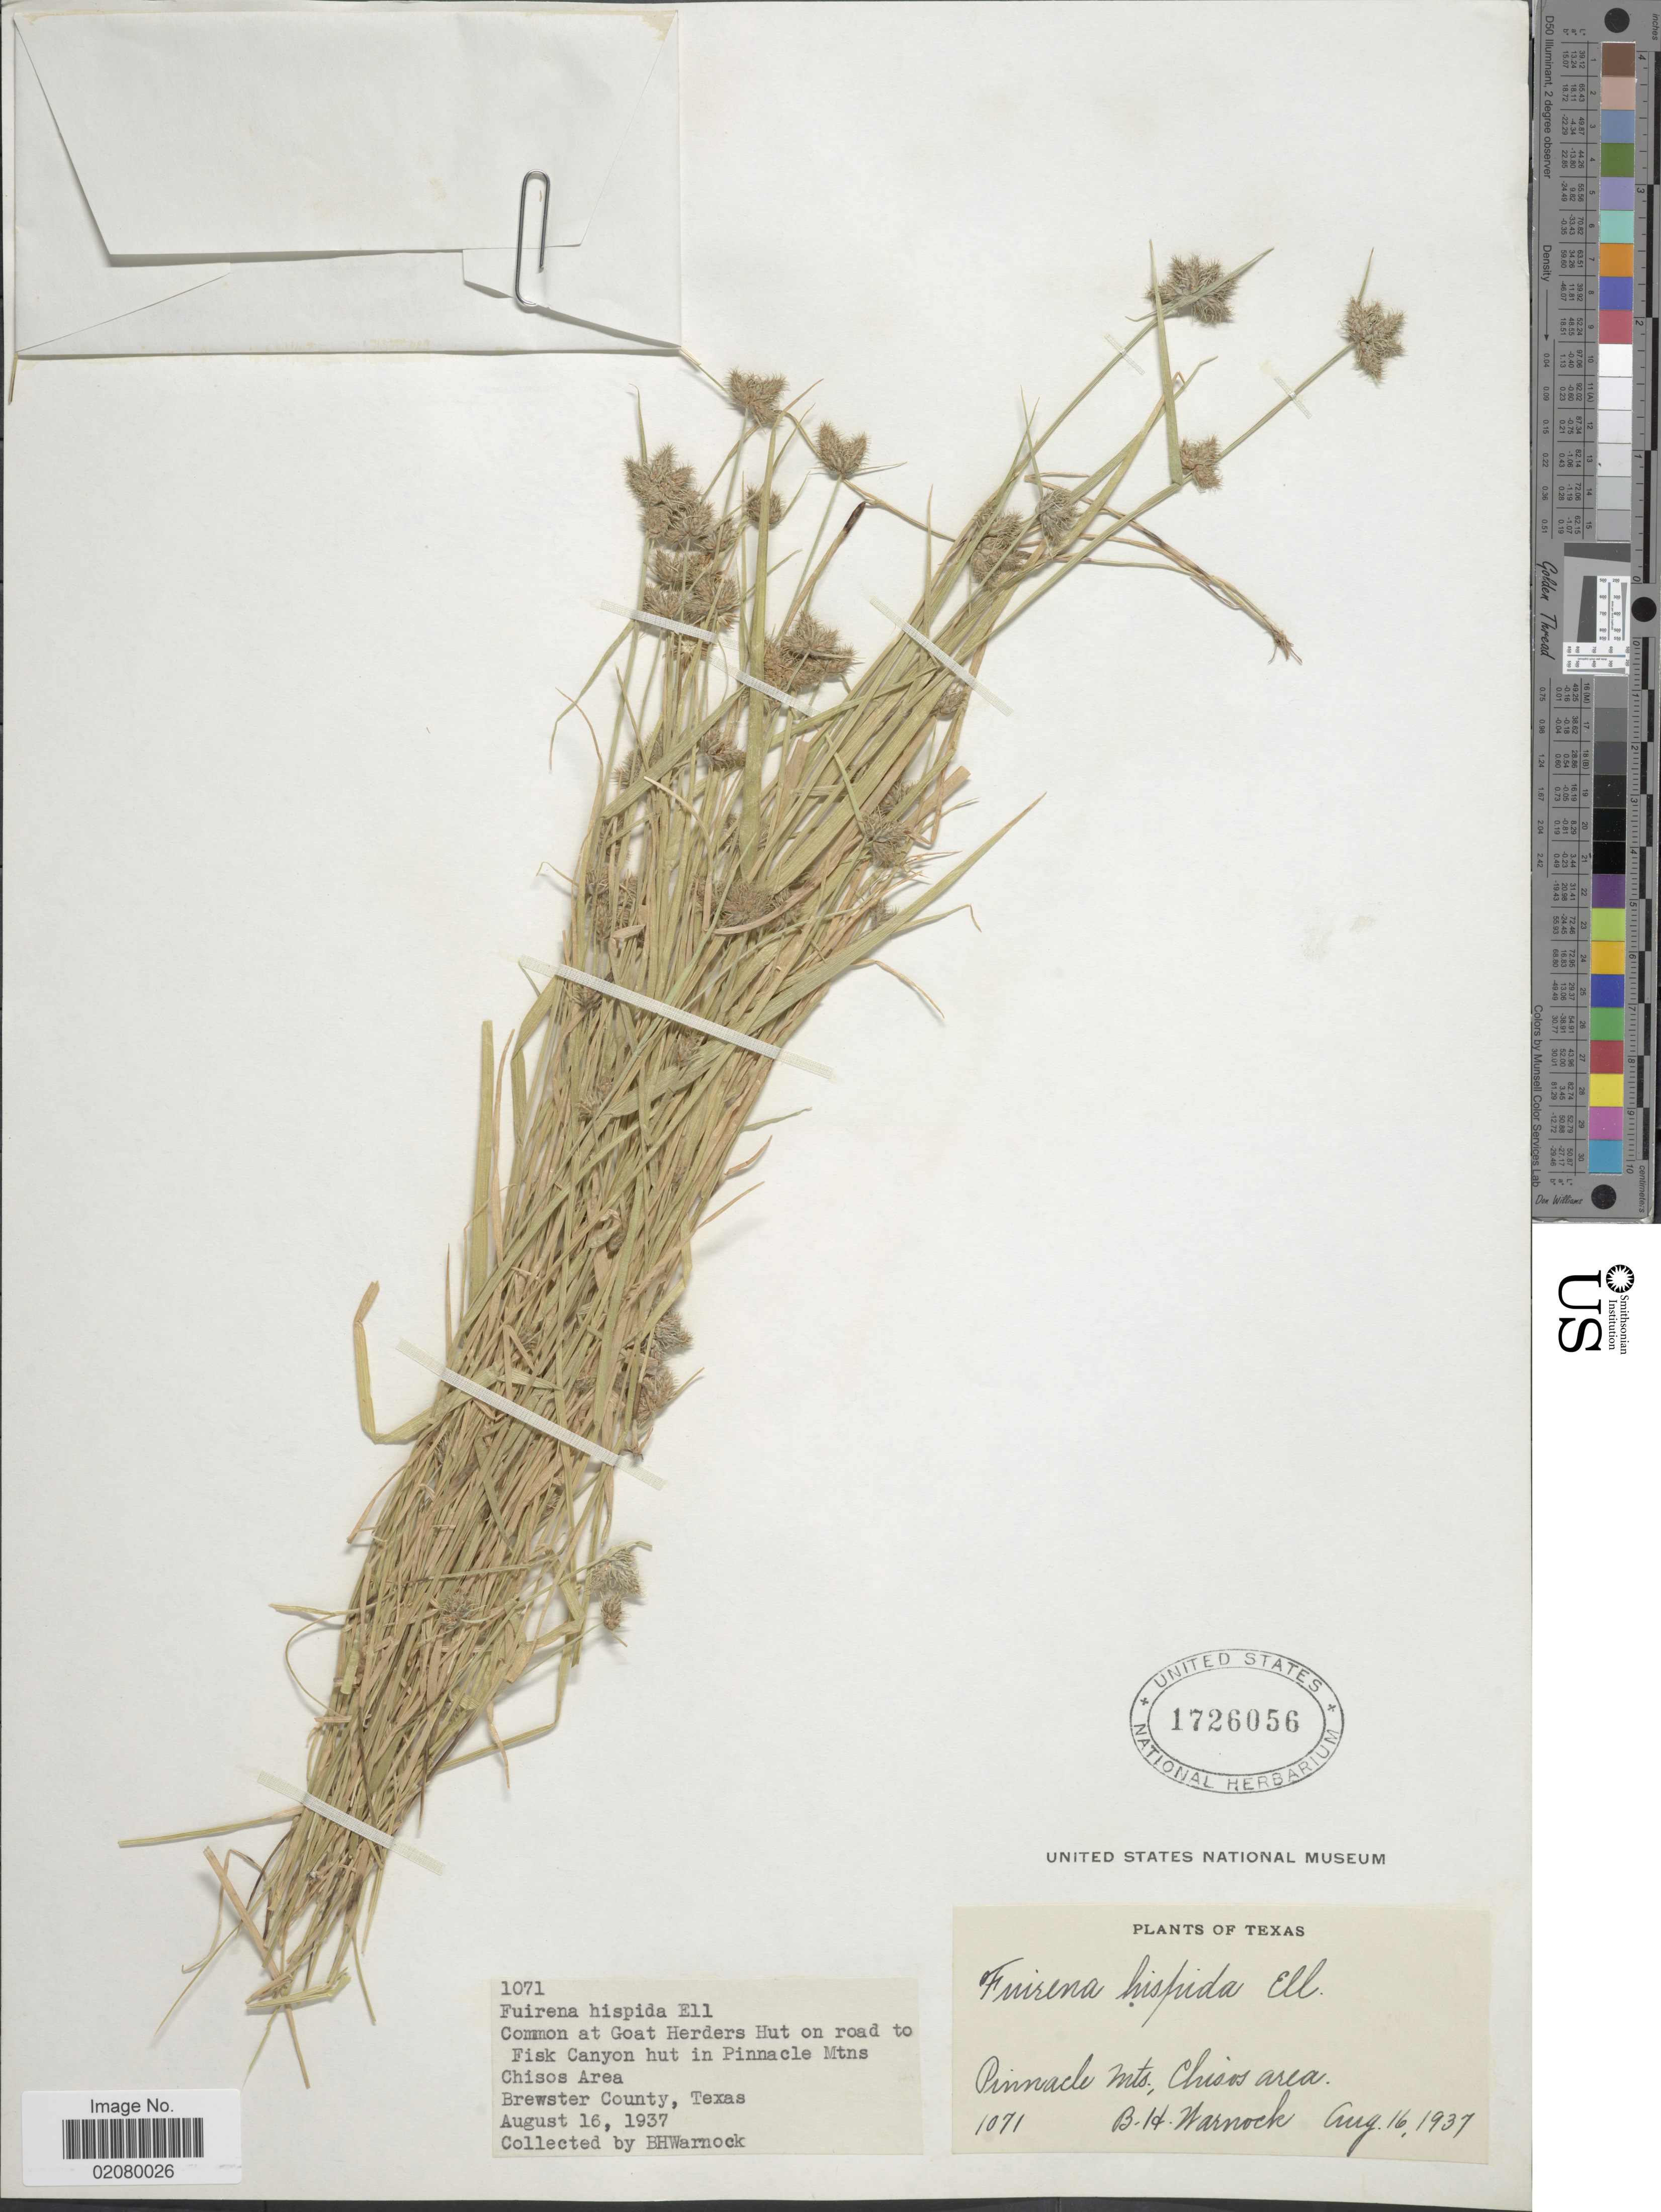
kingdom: Plantae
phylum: Tracheophyta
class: Liliopsida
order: Poales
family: Cyperaceae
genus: Fuirena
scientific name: Fuirena squarrosa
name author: Michx.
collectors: B. H. Warnock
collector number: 1071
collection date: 1937-08-16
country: United States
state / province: Texas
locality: Common at Goat Herders Hut on road to Fisk Canyon hut in Pinnacle Mtns, Chisos Area. Brewster County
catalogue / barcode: US 1726056